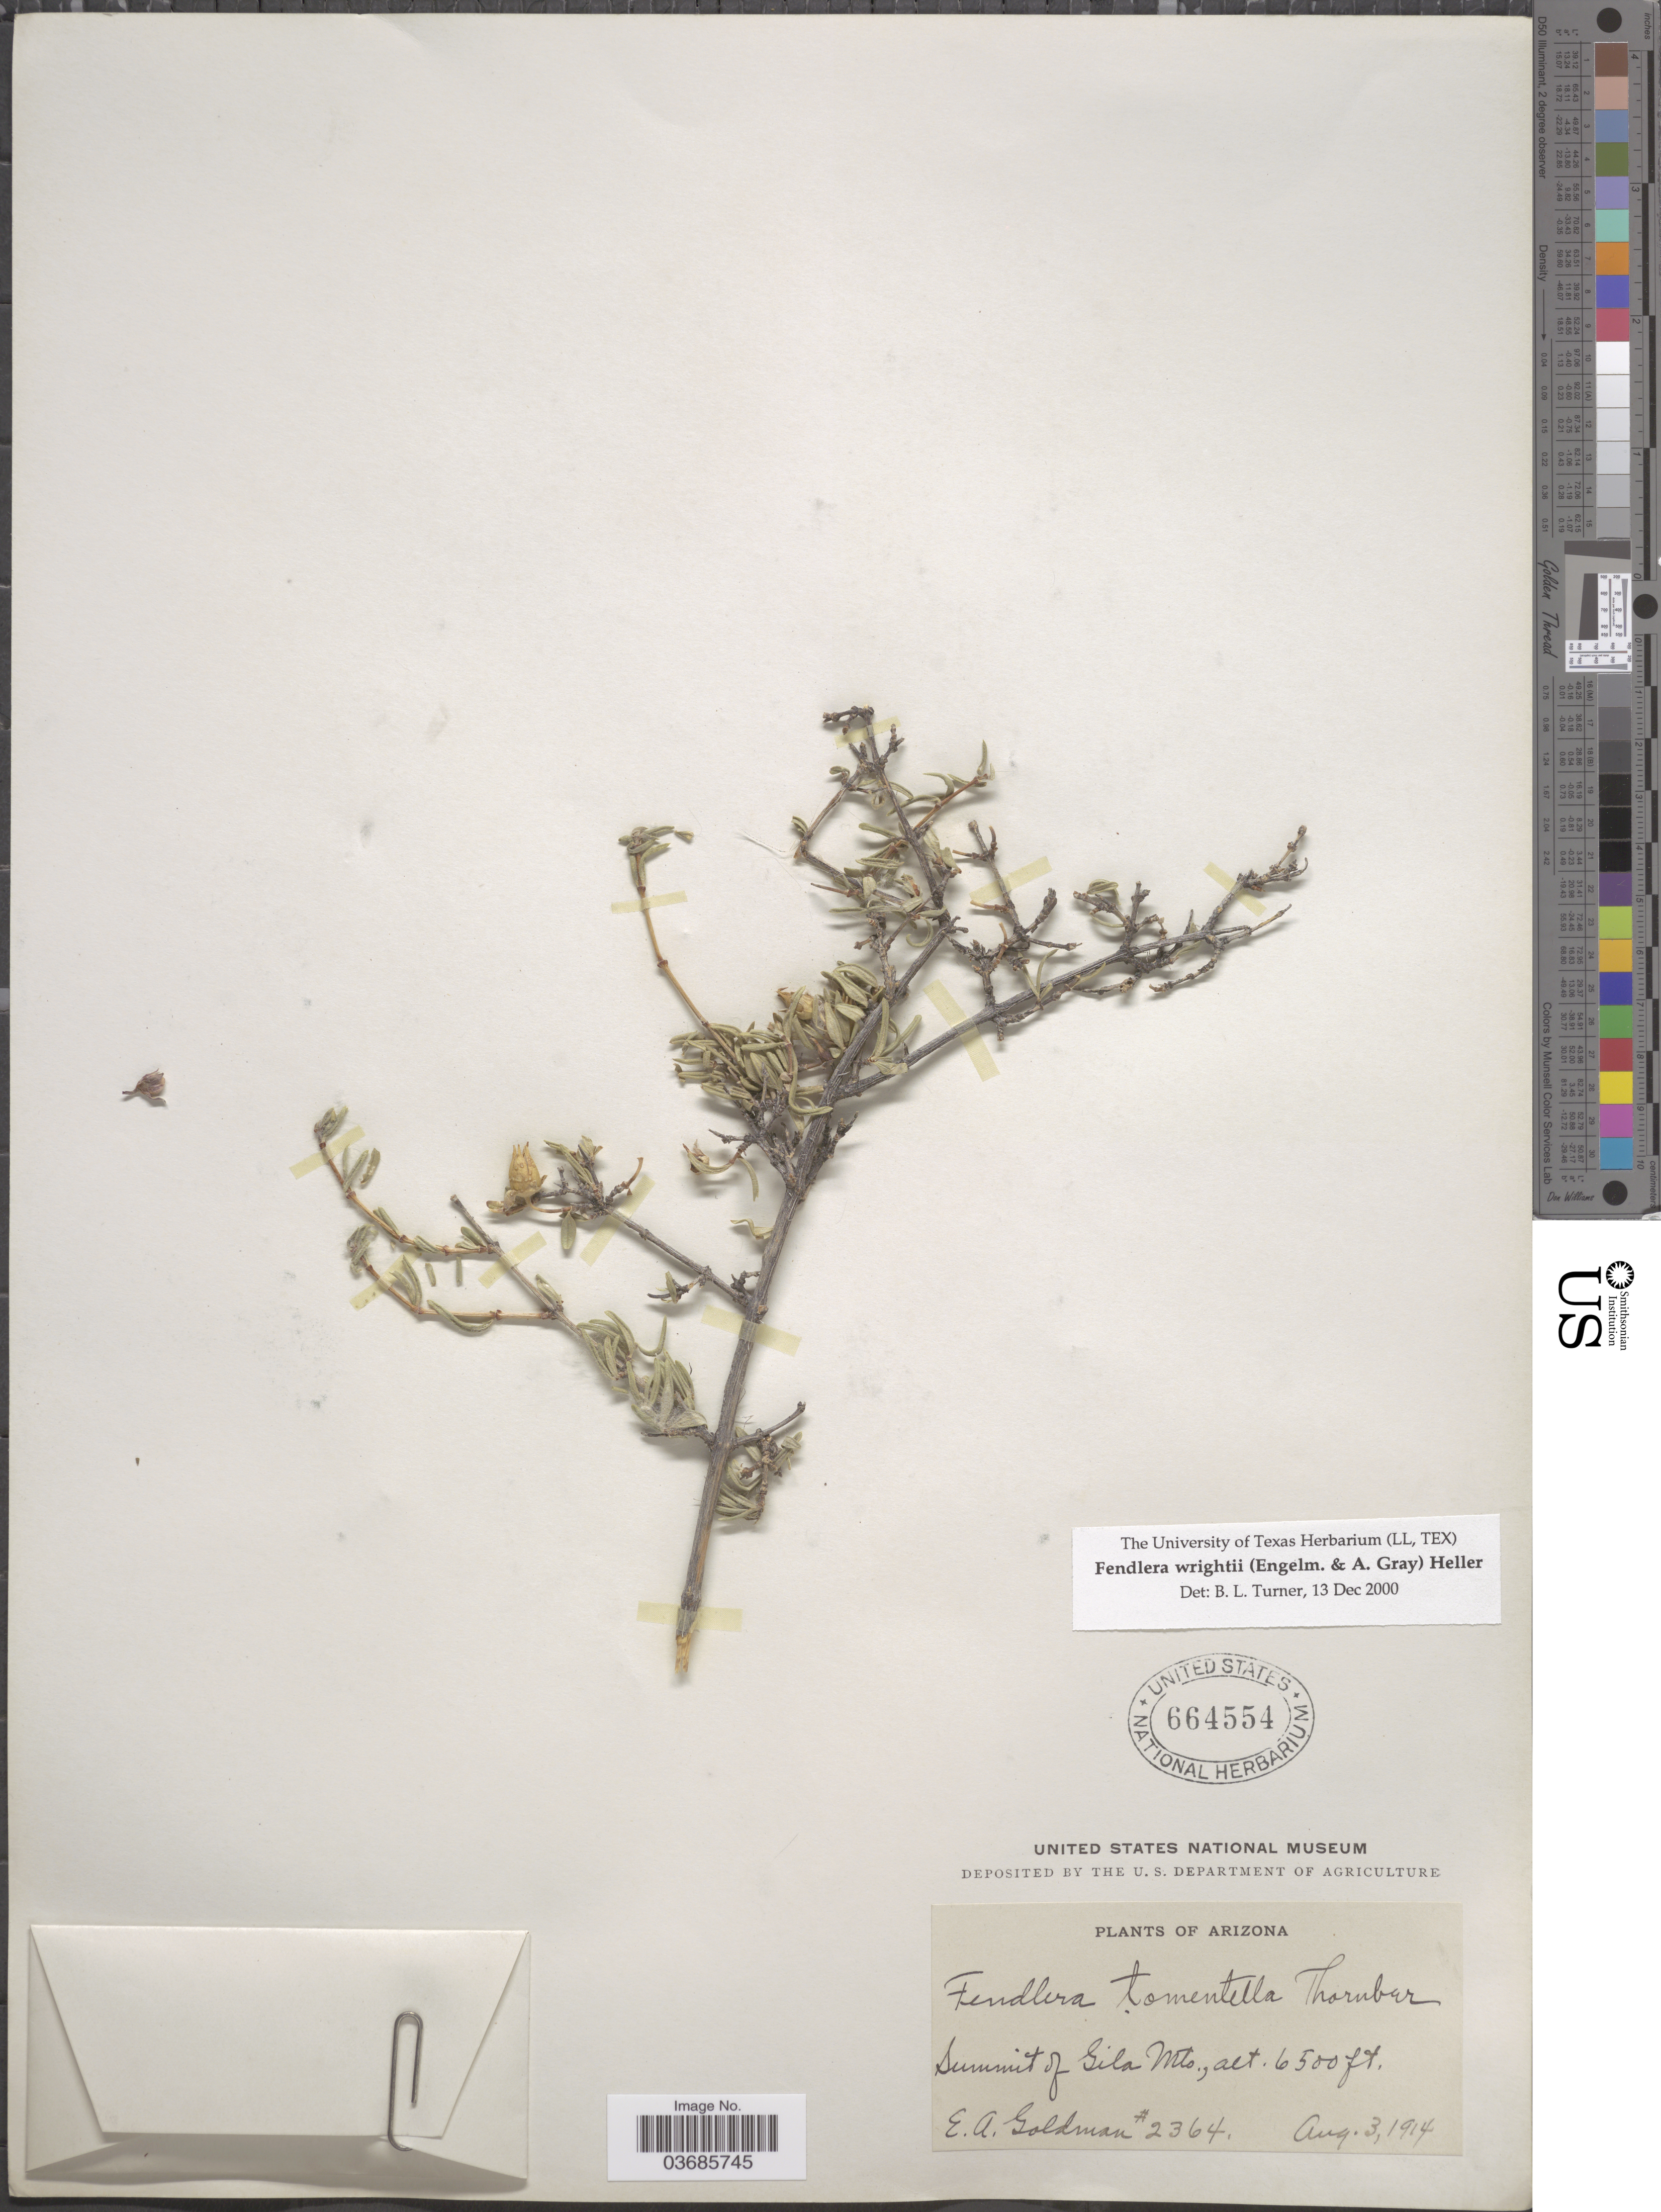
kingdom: Plantae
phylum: Tracheophyta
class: Magnoliopsida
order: Cornales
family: Hydrangeaceae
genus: Fendlera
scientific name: Fendlera wrightii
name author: (Engelm. & A. Gray) A. Heller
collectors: E. A. Goldman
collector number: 2364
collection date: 1914-08-03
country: United States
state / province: Arizona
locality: Summit of Gila Mts.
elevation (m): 1981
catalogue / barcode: US 664554